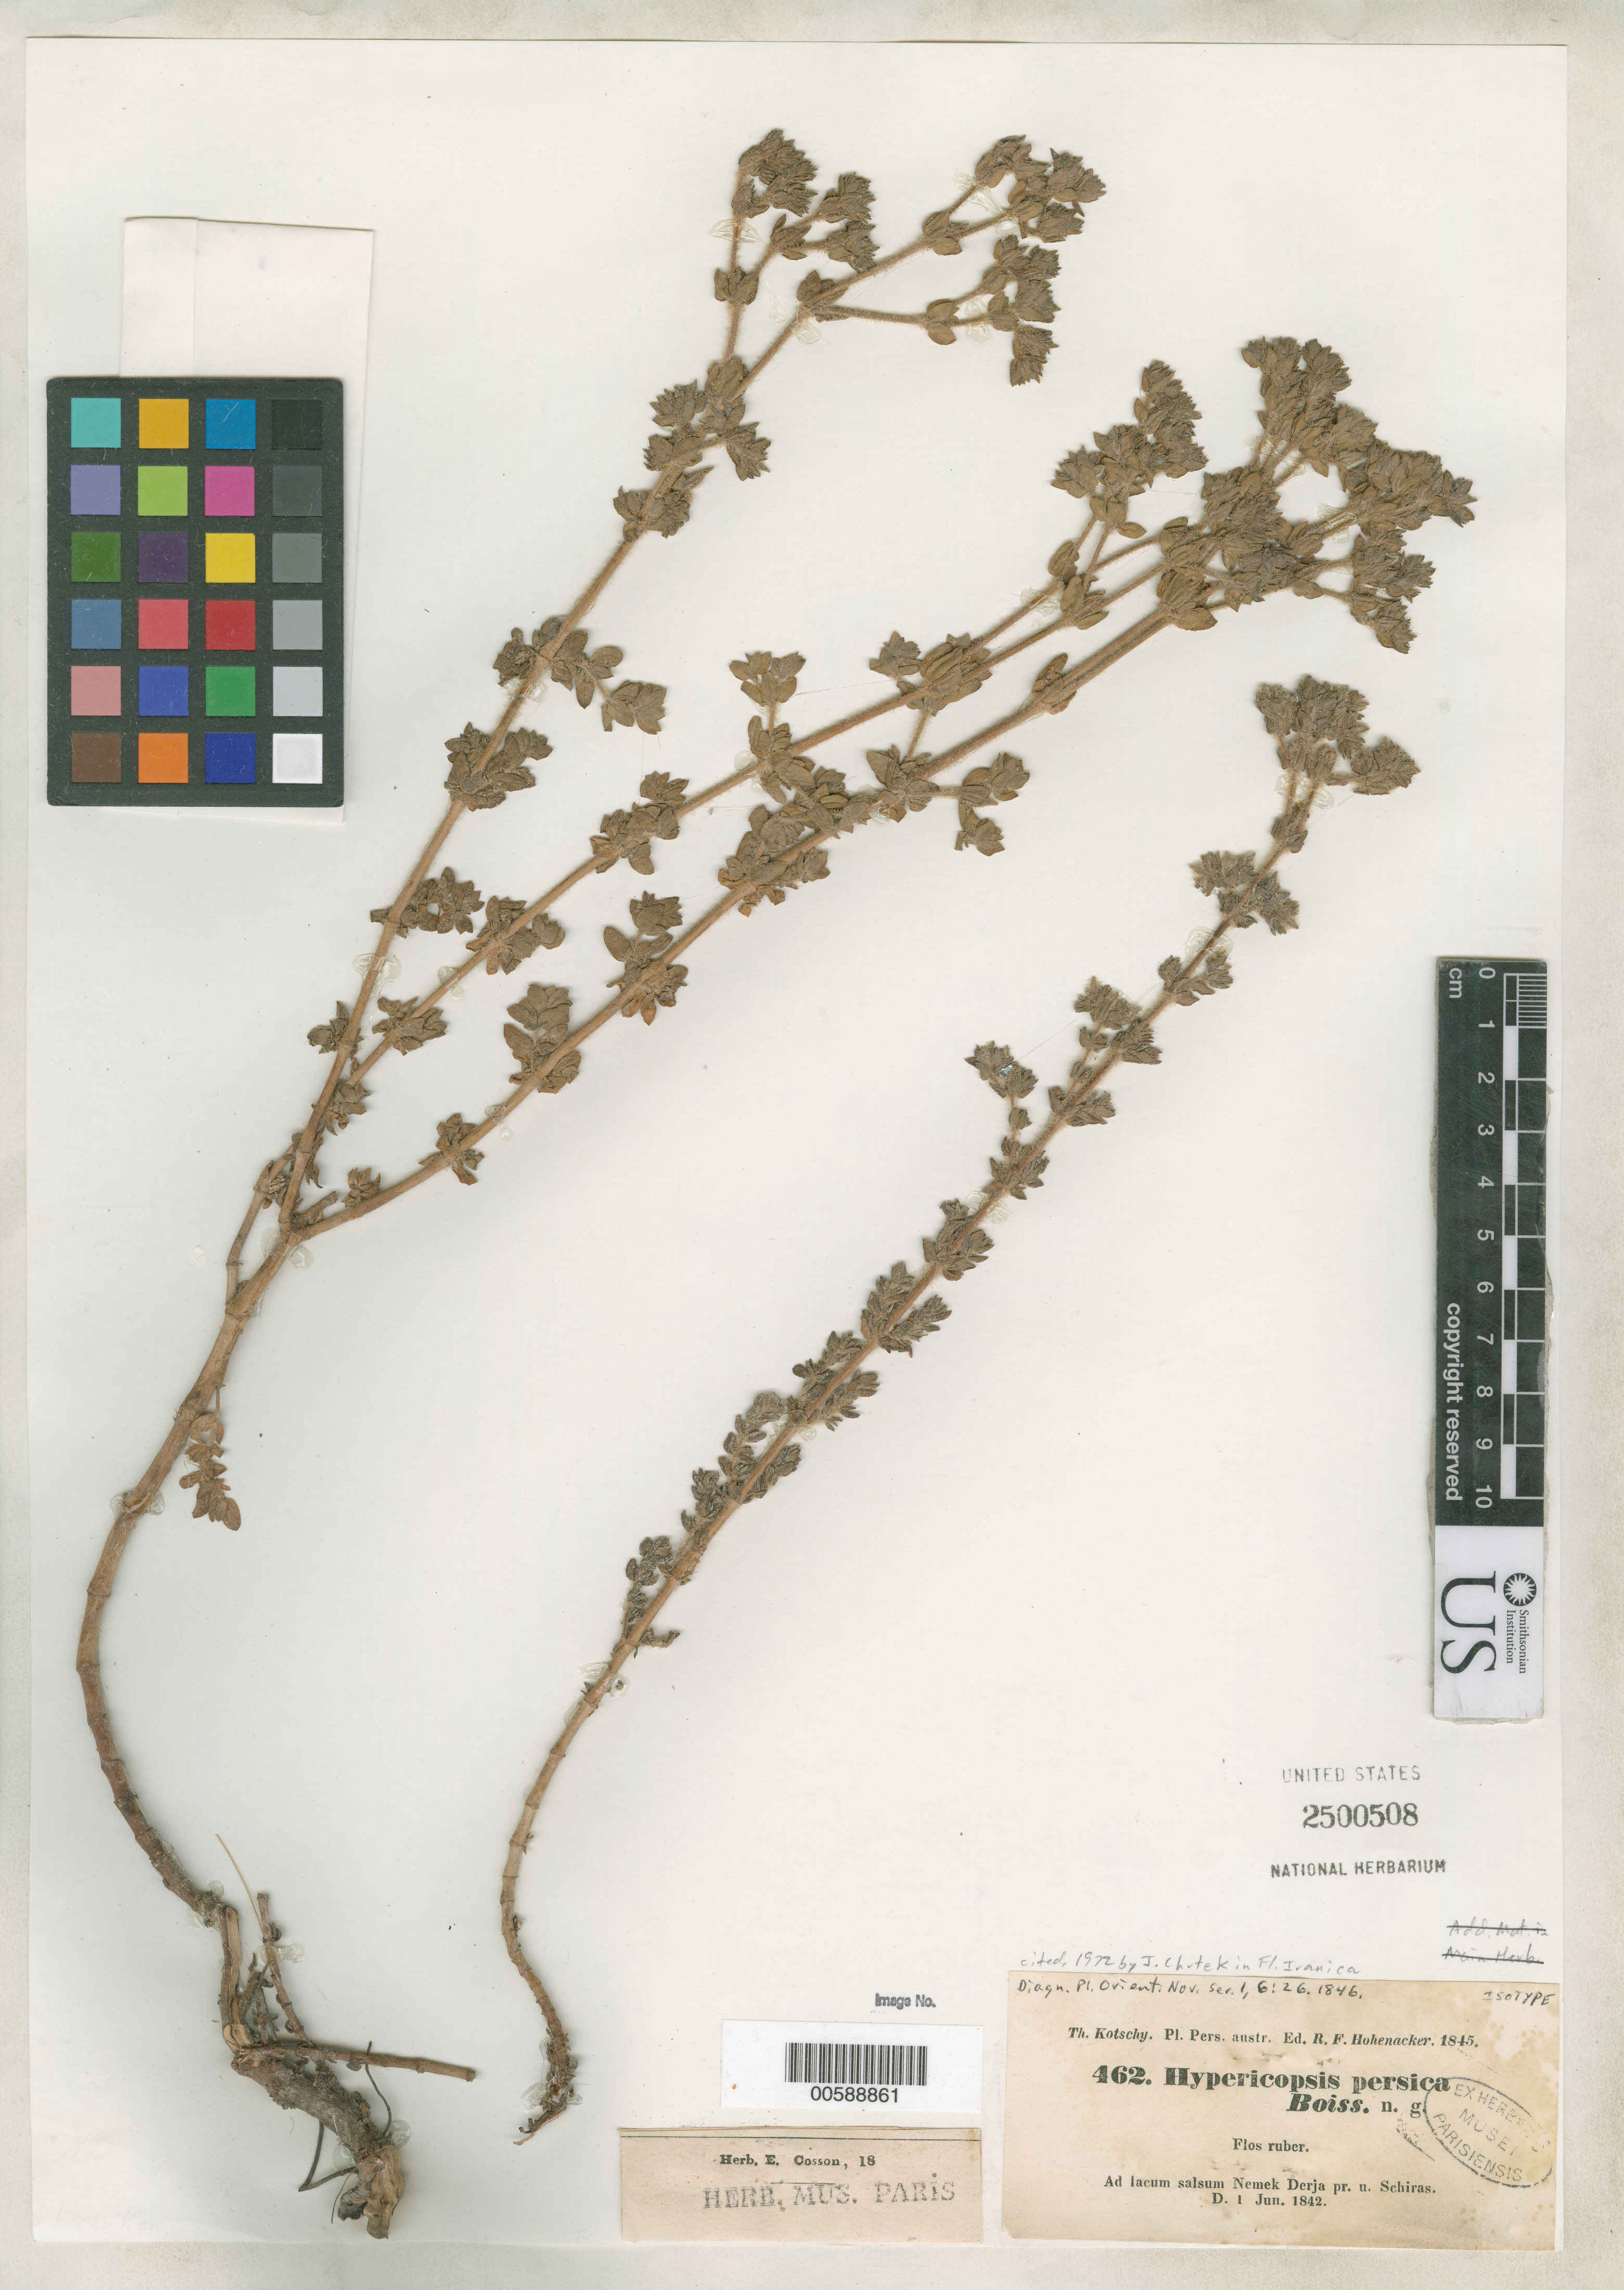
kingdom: Plantae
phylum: Tracheophyta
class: Magnoliopsida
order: Caryophyllales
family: Frankeniaceae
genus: Hypericopsis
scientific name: Hypericopsis persica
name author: Boiss.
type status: Isotype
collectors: K. G. Kotschy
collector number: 462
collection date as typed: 01 Jun 1842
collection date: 1842-06-01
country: Iran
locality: Ad Lacum Salsum Nemek Derja Pr. U. Schiras.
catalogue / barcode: US 2500508